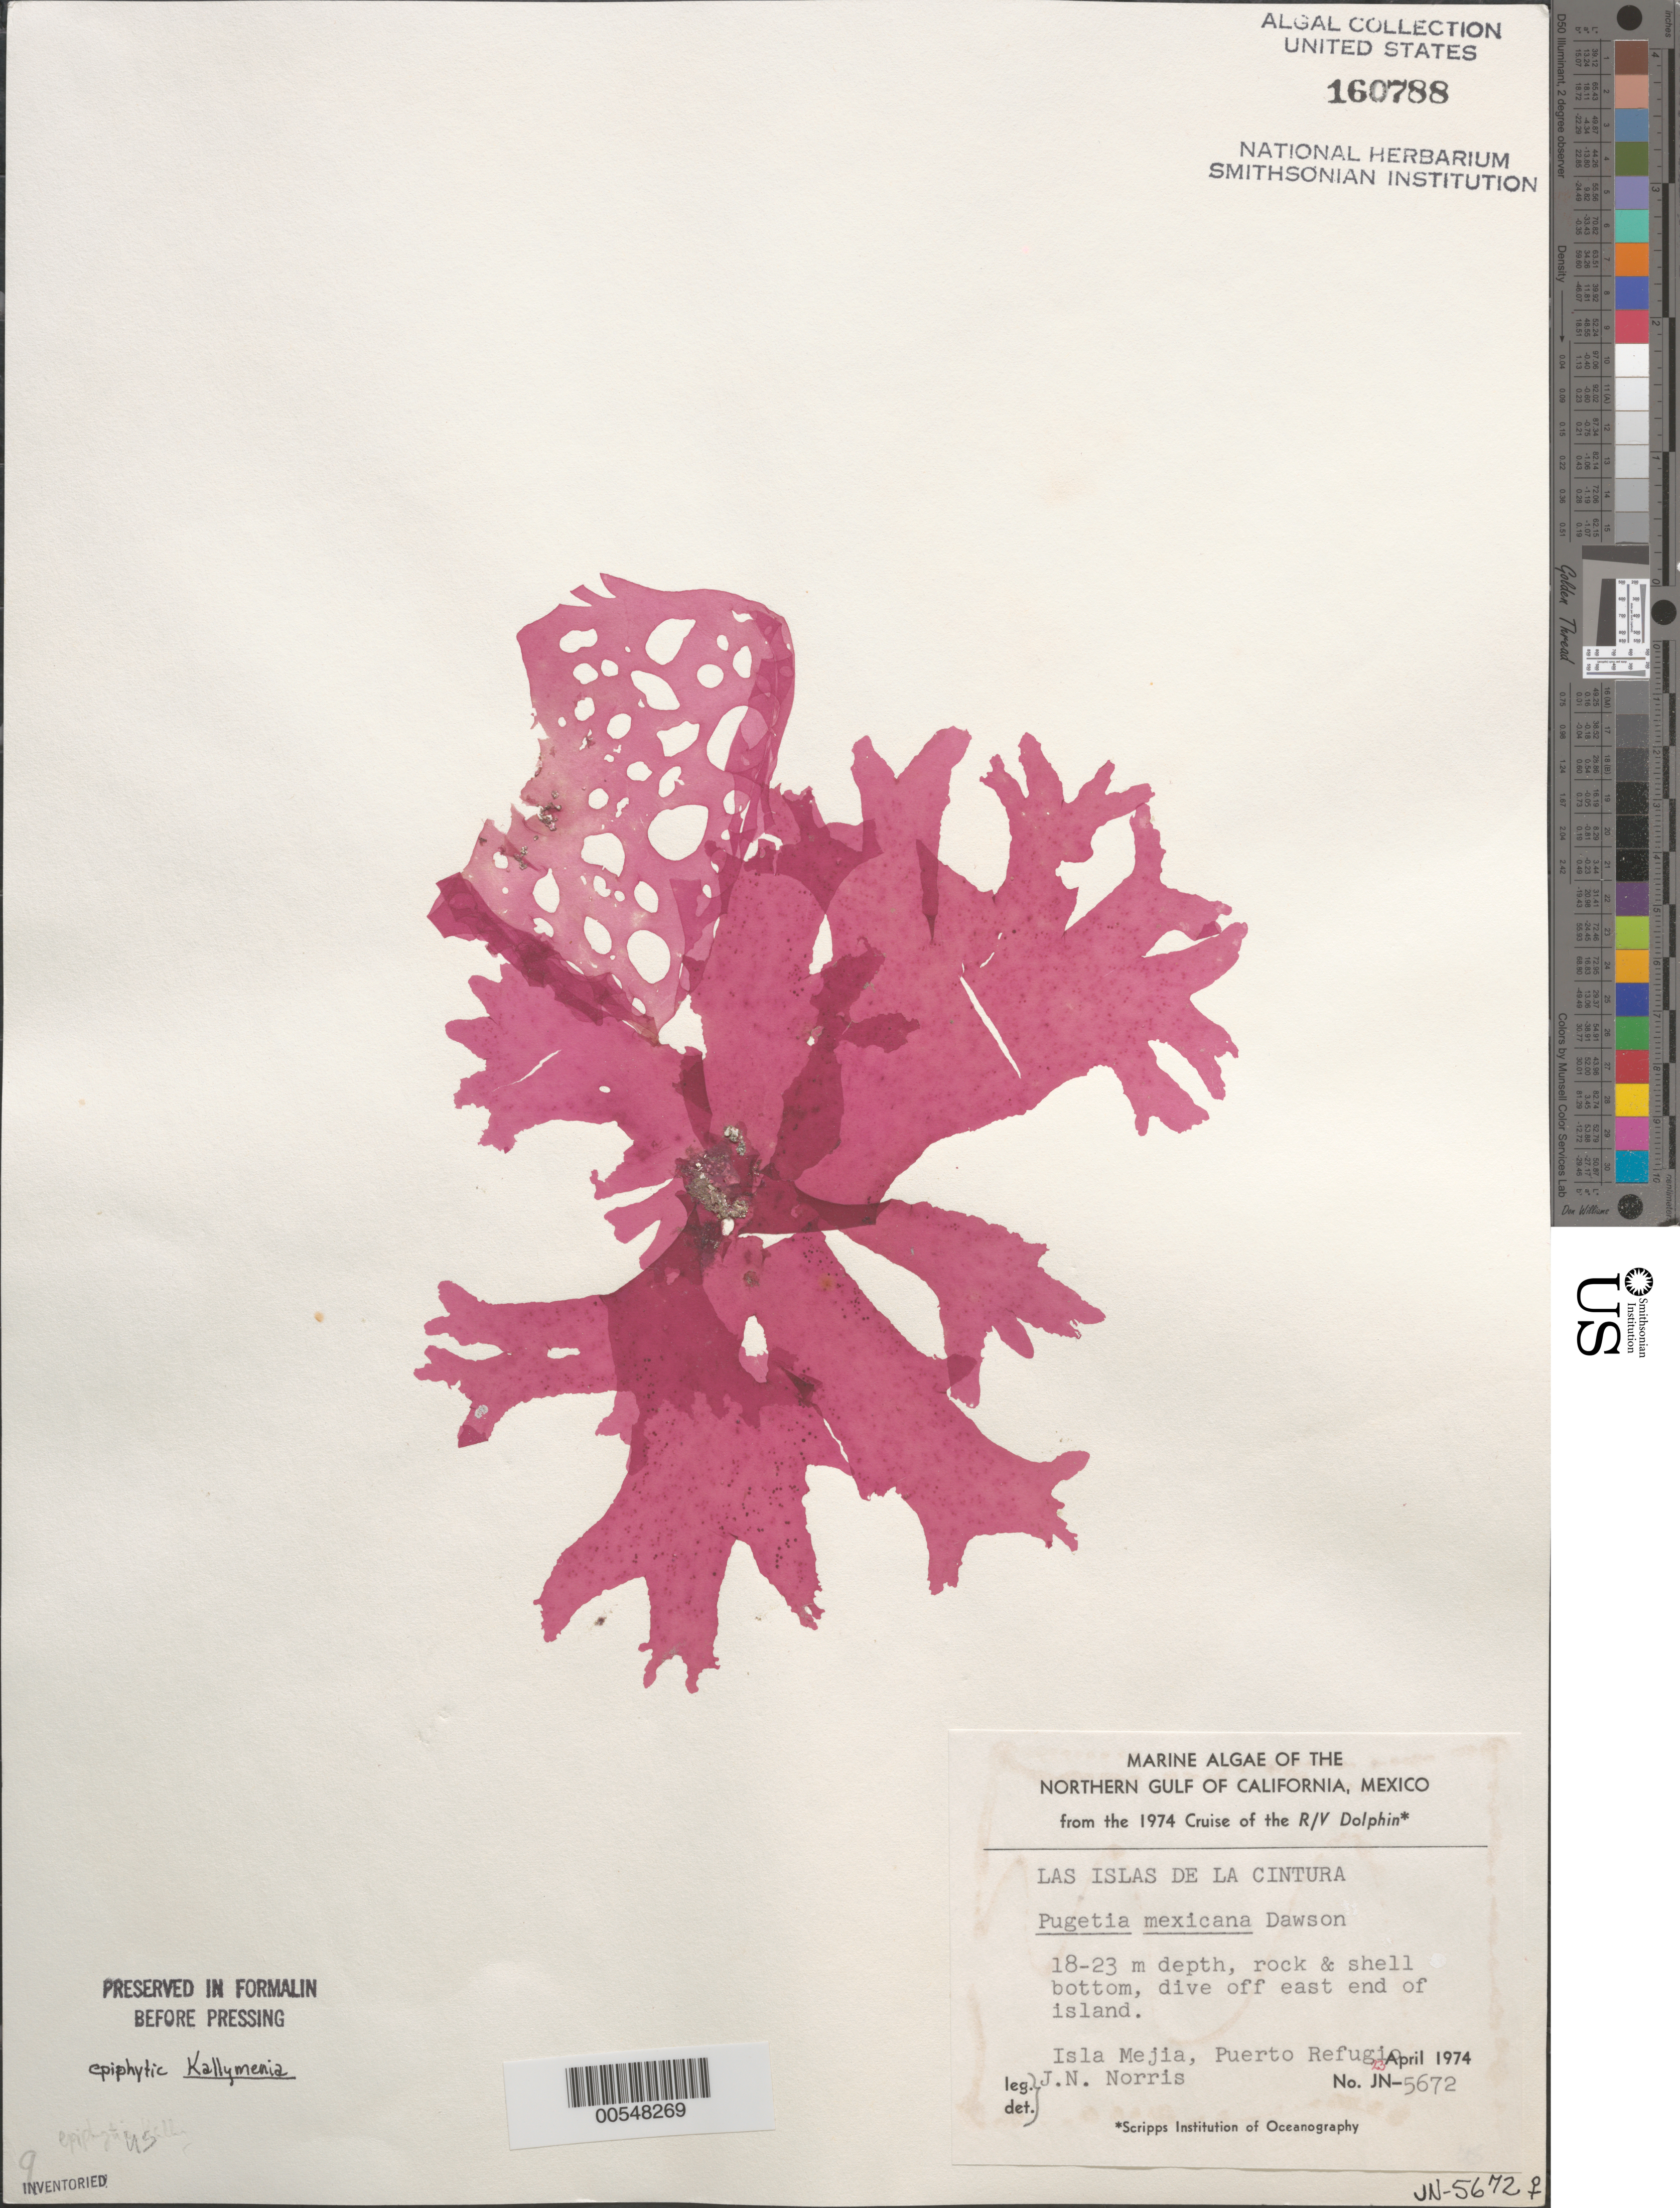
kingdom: Plantae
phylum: Rhodophyta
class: Florideophyceae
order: Gigartinales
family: Kallymeniaceae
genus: Pugetia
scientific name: Pugetia mexicana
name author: E.Y. Dawson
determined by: Norris, James N.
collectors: J. N. Norris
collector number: JN-5672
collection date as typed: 23 Apr 1974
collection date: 1974-04-23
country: Mexico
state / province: Baja California Norte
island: Isla Mejia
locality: Puerto Refugio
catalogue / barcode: US 160788